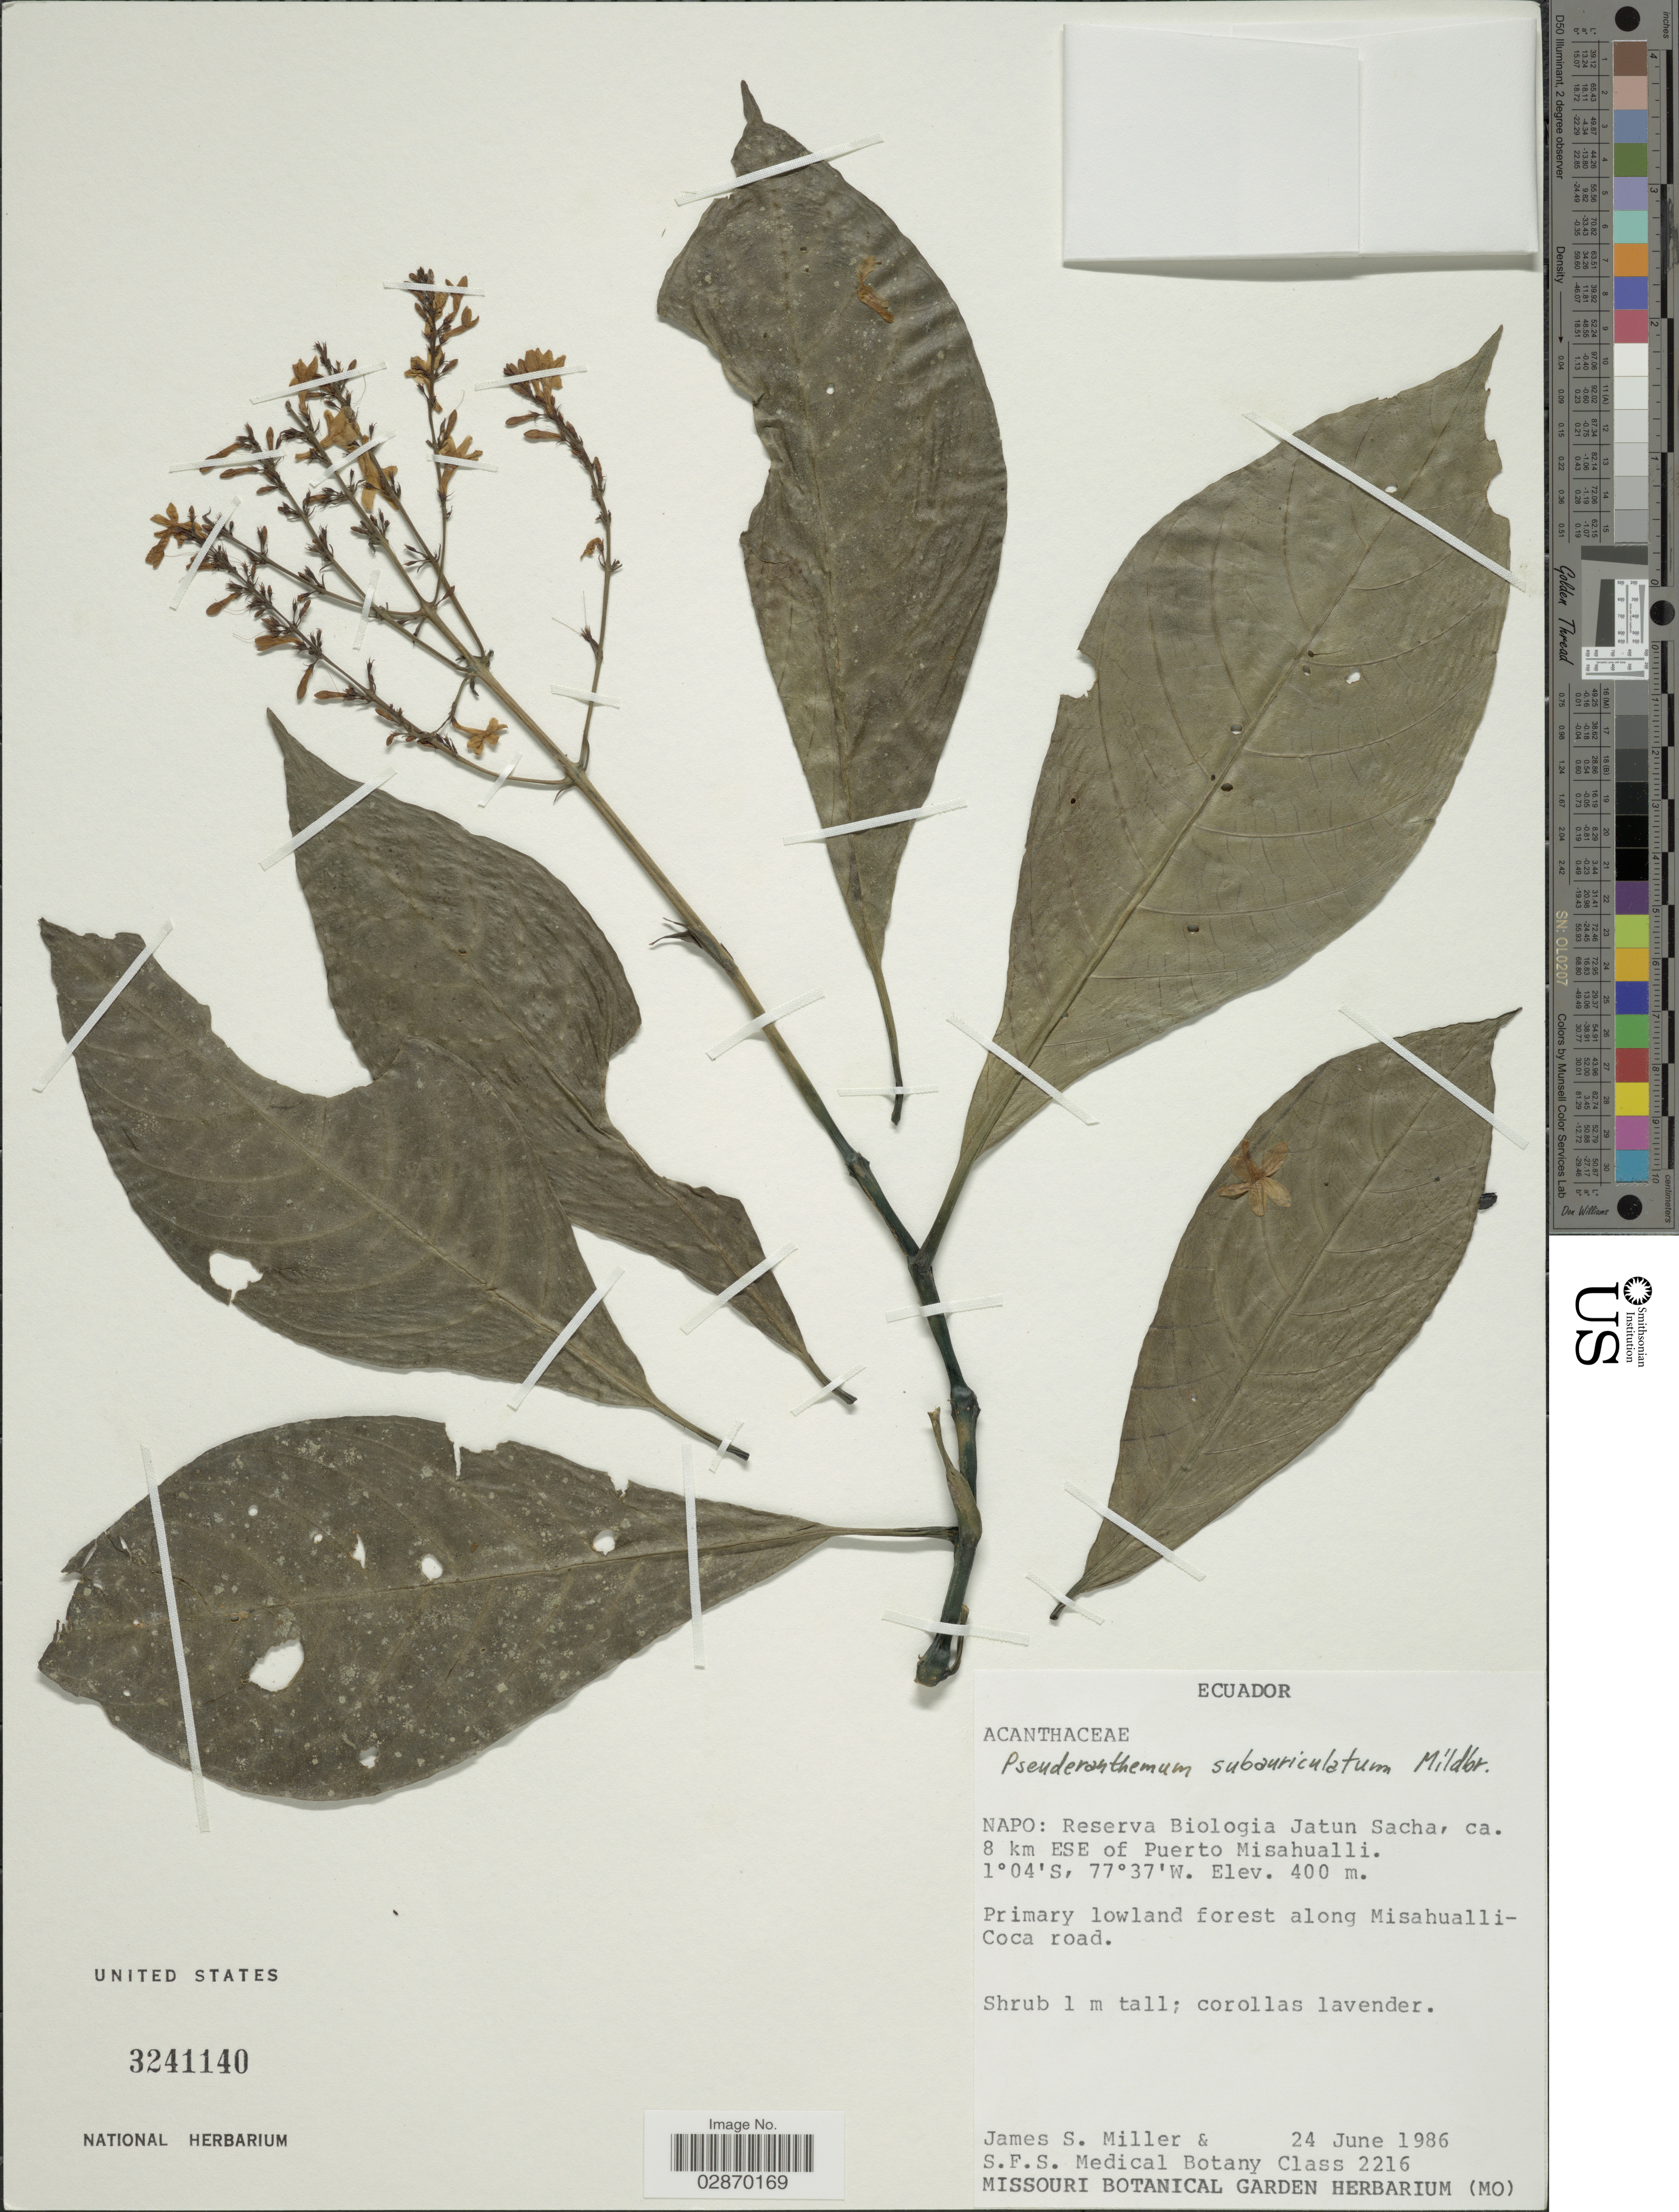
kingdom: Plantae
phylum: Tracheophyta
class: Magnoliopsida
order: Lamiales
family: Acanthaceae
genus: Pseuderanthemum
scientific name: Pseuderanthemum subauriculatum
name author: Mildbr.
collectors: J. S. Miller & S. F. S. Med. Bot. Class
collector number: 2216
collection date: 1986-06-24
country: Ecuador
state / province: Napo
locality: Reserva Biologia Jatun Sacha, ca. 8 km ESE de Puerto Misahualli. Primary lowland forest along Misahualli-Coca road.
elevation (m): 400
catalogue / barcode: US 3241140